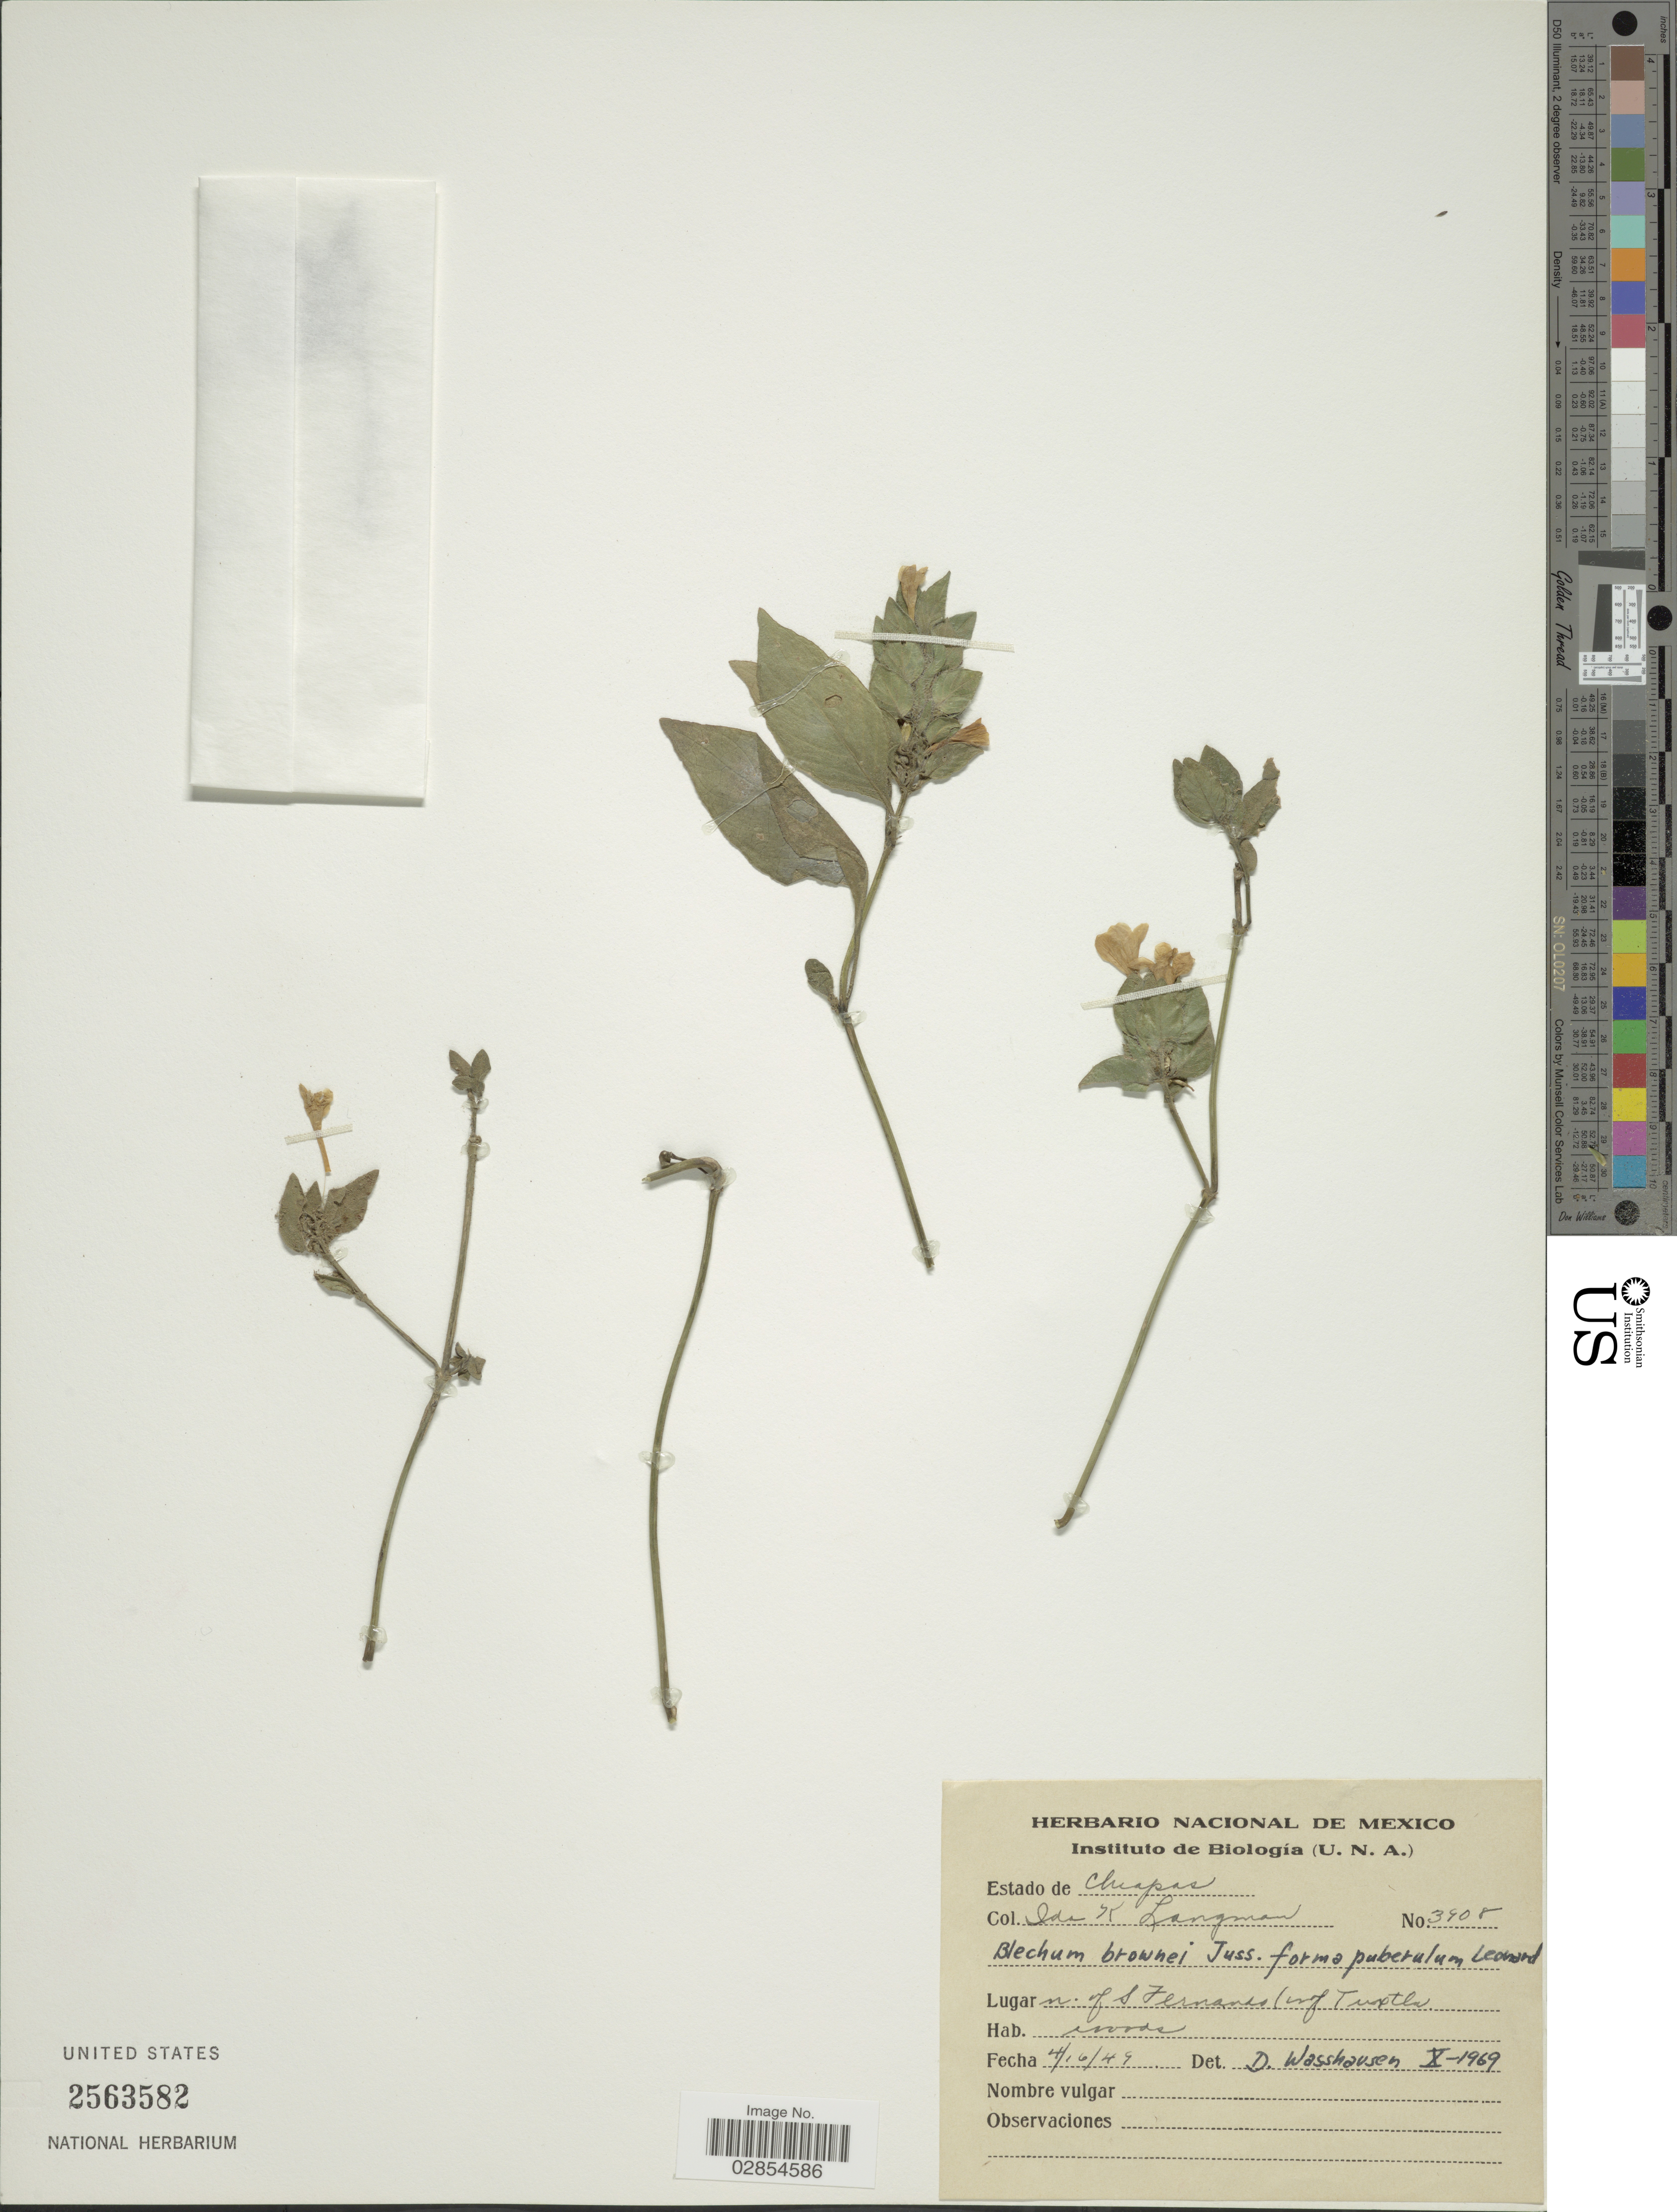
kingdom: Plantae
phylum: Tracheophyta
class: Magnoliopsida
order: Lamiales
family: Acanthaceae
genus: Blechum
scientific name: Blechum pyramidatum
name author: (Lam.) Urb.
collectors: I. K. Langman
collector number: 3908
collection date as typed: Transcribed d/m/y: 16/4/49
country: Mexico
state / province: Chiapas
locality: Estado de Chiapas. N. of S Fernandes (w of Tuxtla).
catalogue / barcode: US 2563582